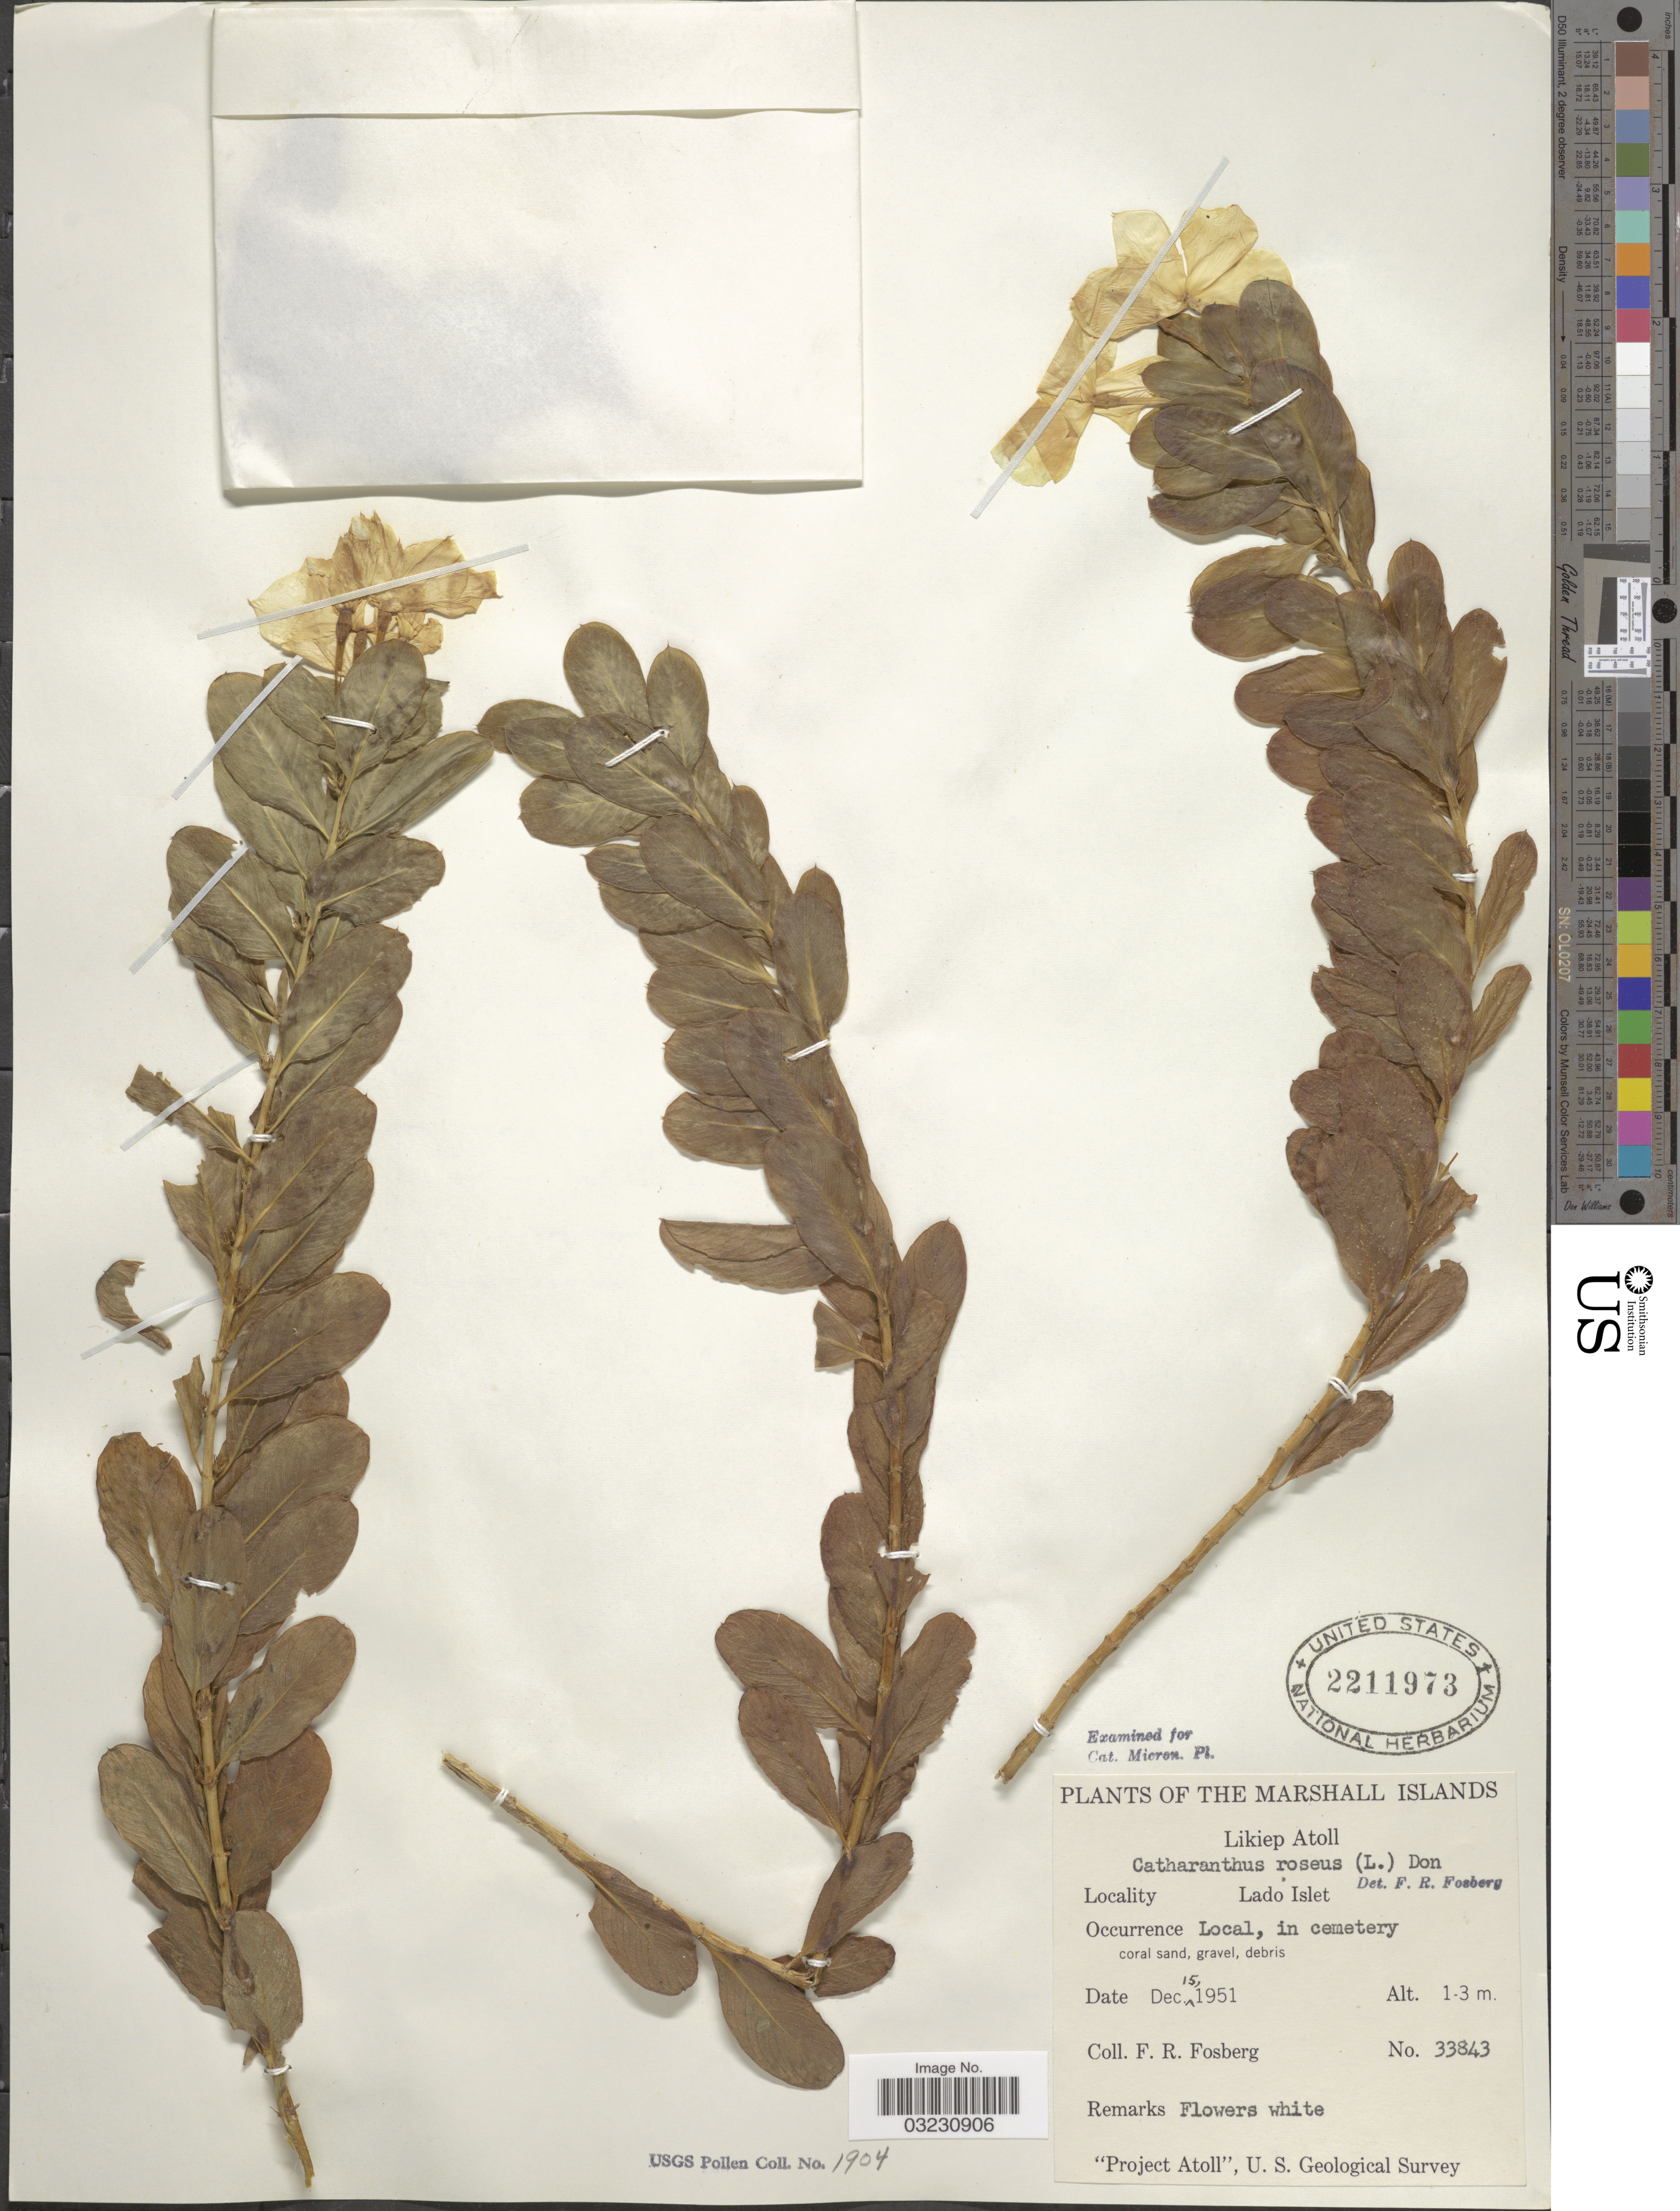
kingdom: Plantae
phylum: Tracheophyta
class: Magnoliopsida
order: Gentianales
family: Apocynaceae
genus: Catharanthus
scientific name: Catharanthus roseus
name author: (L.) G. Don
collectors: F. R. Fosberg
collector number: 33843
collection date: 1951-12-15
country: Marshall Islands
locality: Likiep Atoll. Lado Islet.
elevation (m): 1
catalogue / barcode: US 2211973